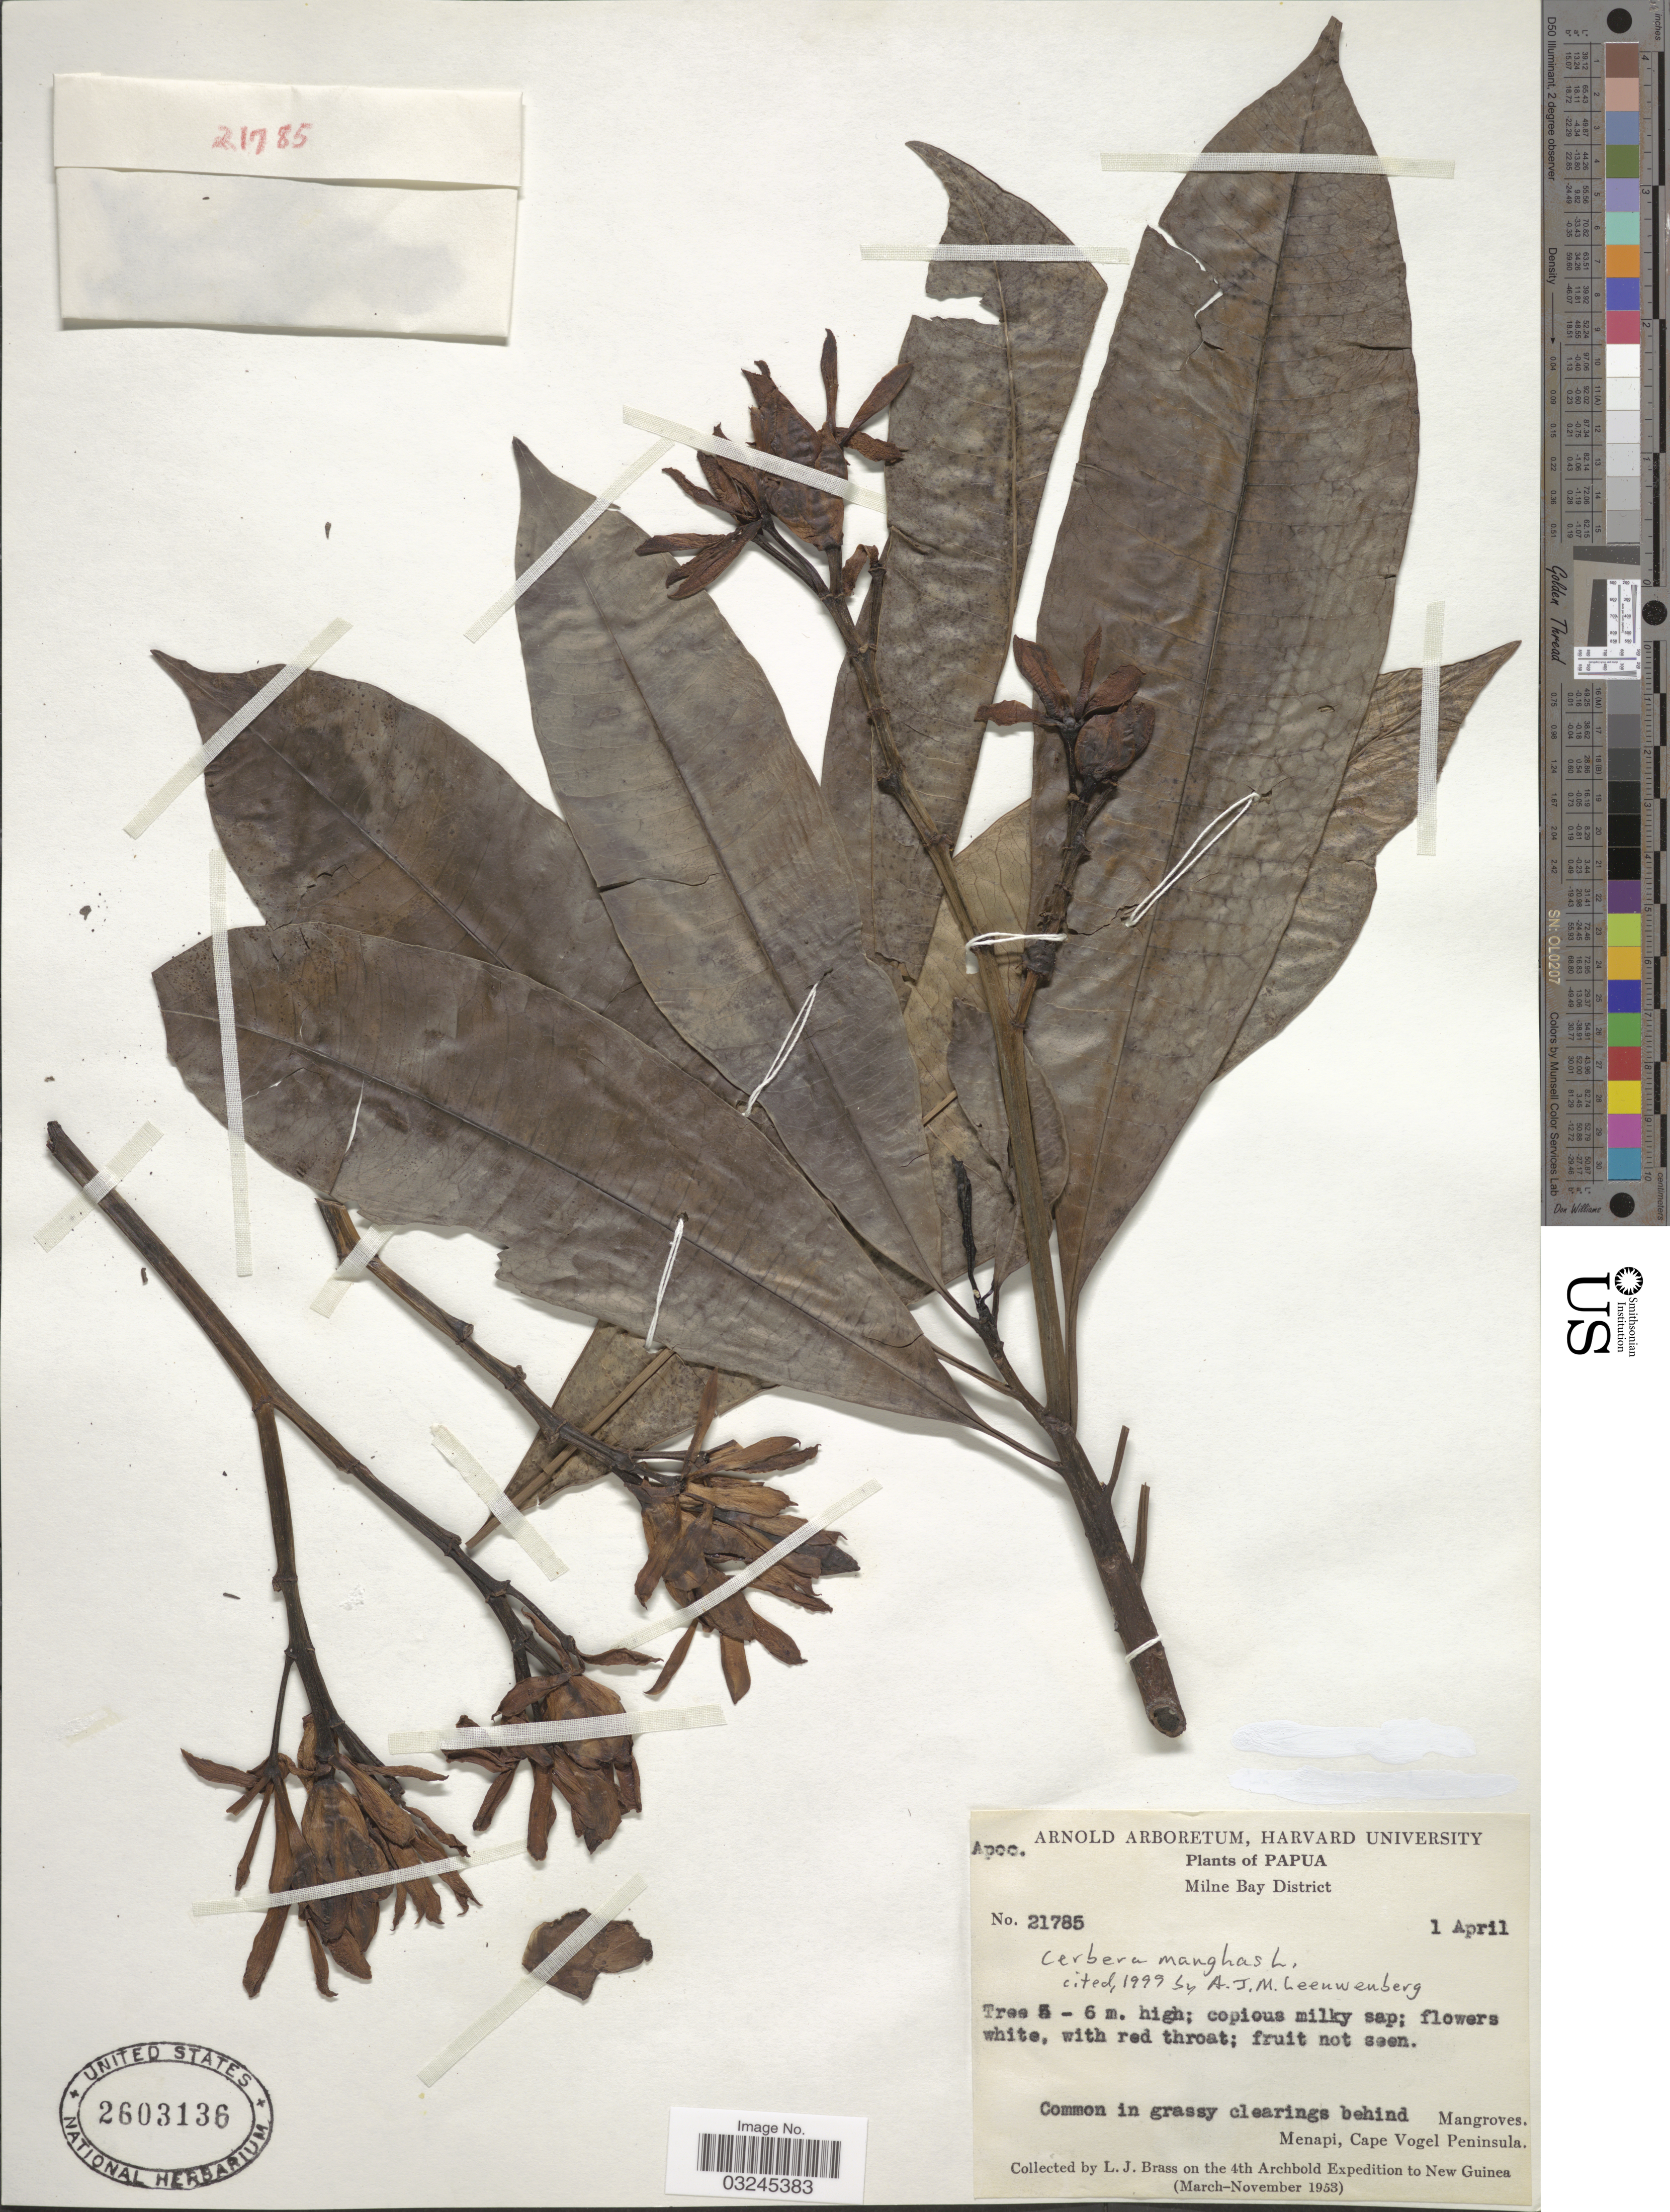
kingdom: Plantae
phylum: Tracheophyta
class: Magnoliopsida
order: Gentianales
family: Apocynaceae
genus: Cerbera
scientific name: Cerbera manghas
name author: L.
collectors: L. J. Brass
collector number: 21785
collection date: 1953-04-01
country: Papua New Guinea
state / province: Milne Bay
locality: Papua. Milne Bay District. Menapi, Cape Vogel Peninsula. New Guinea.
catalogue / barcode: US 2603136